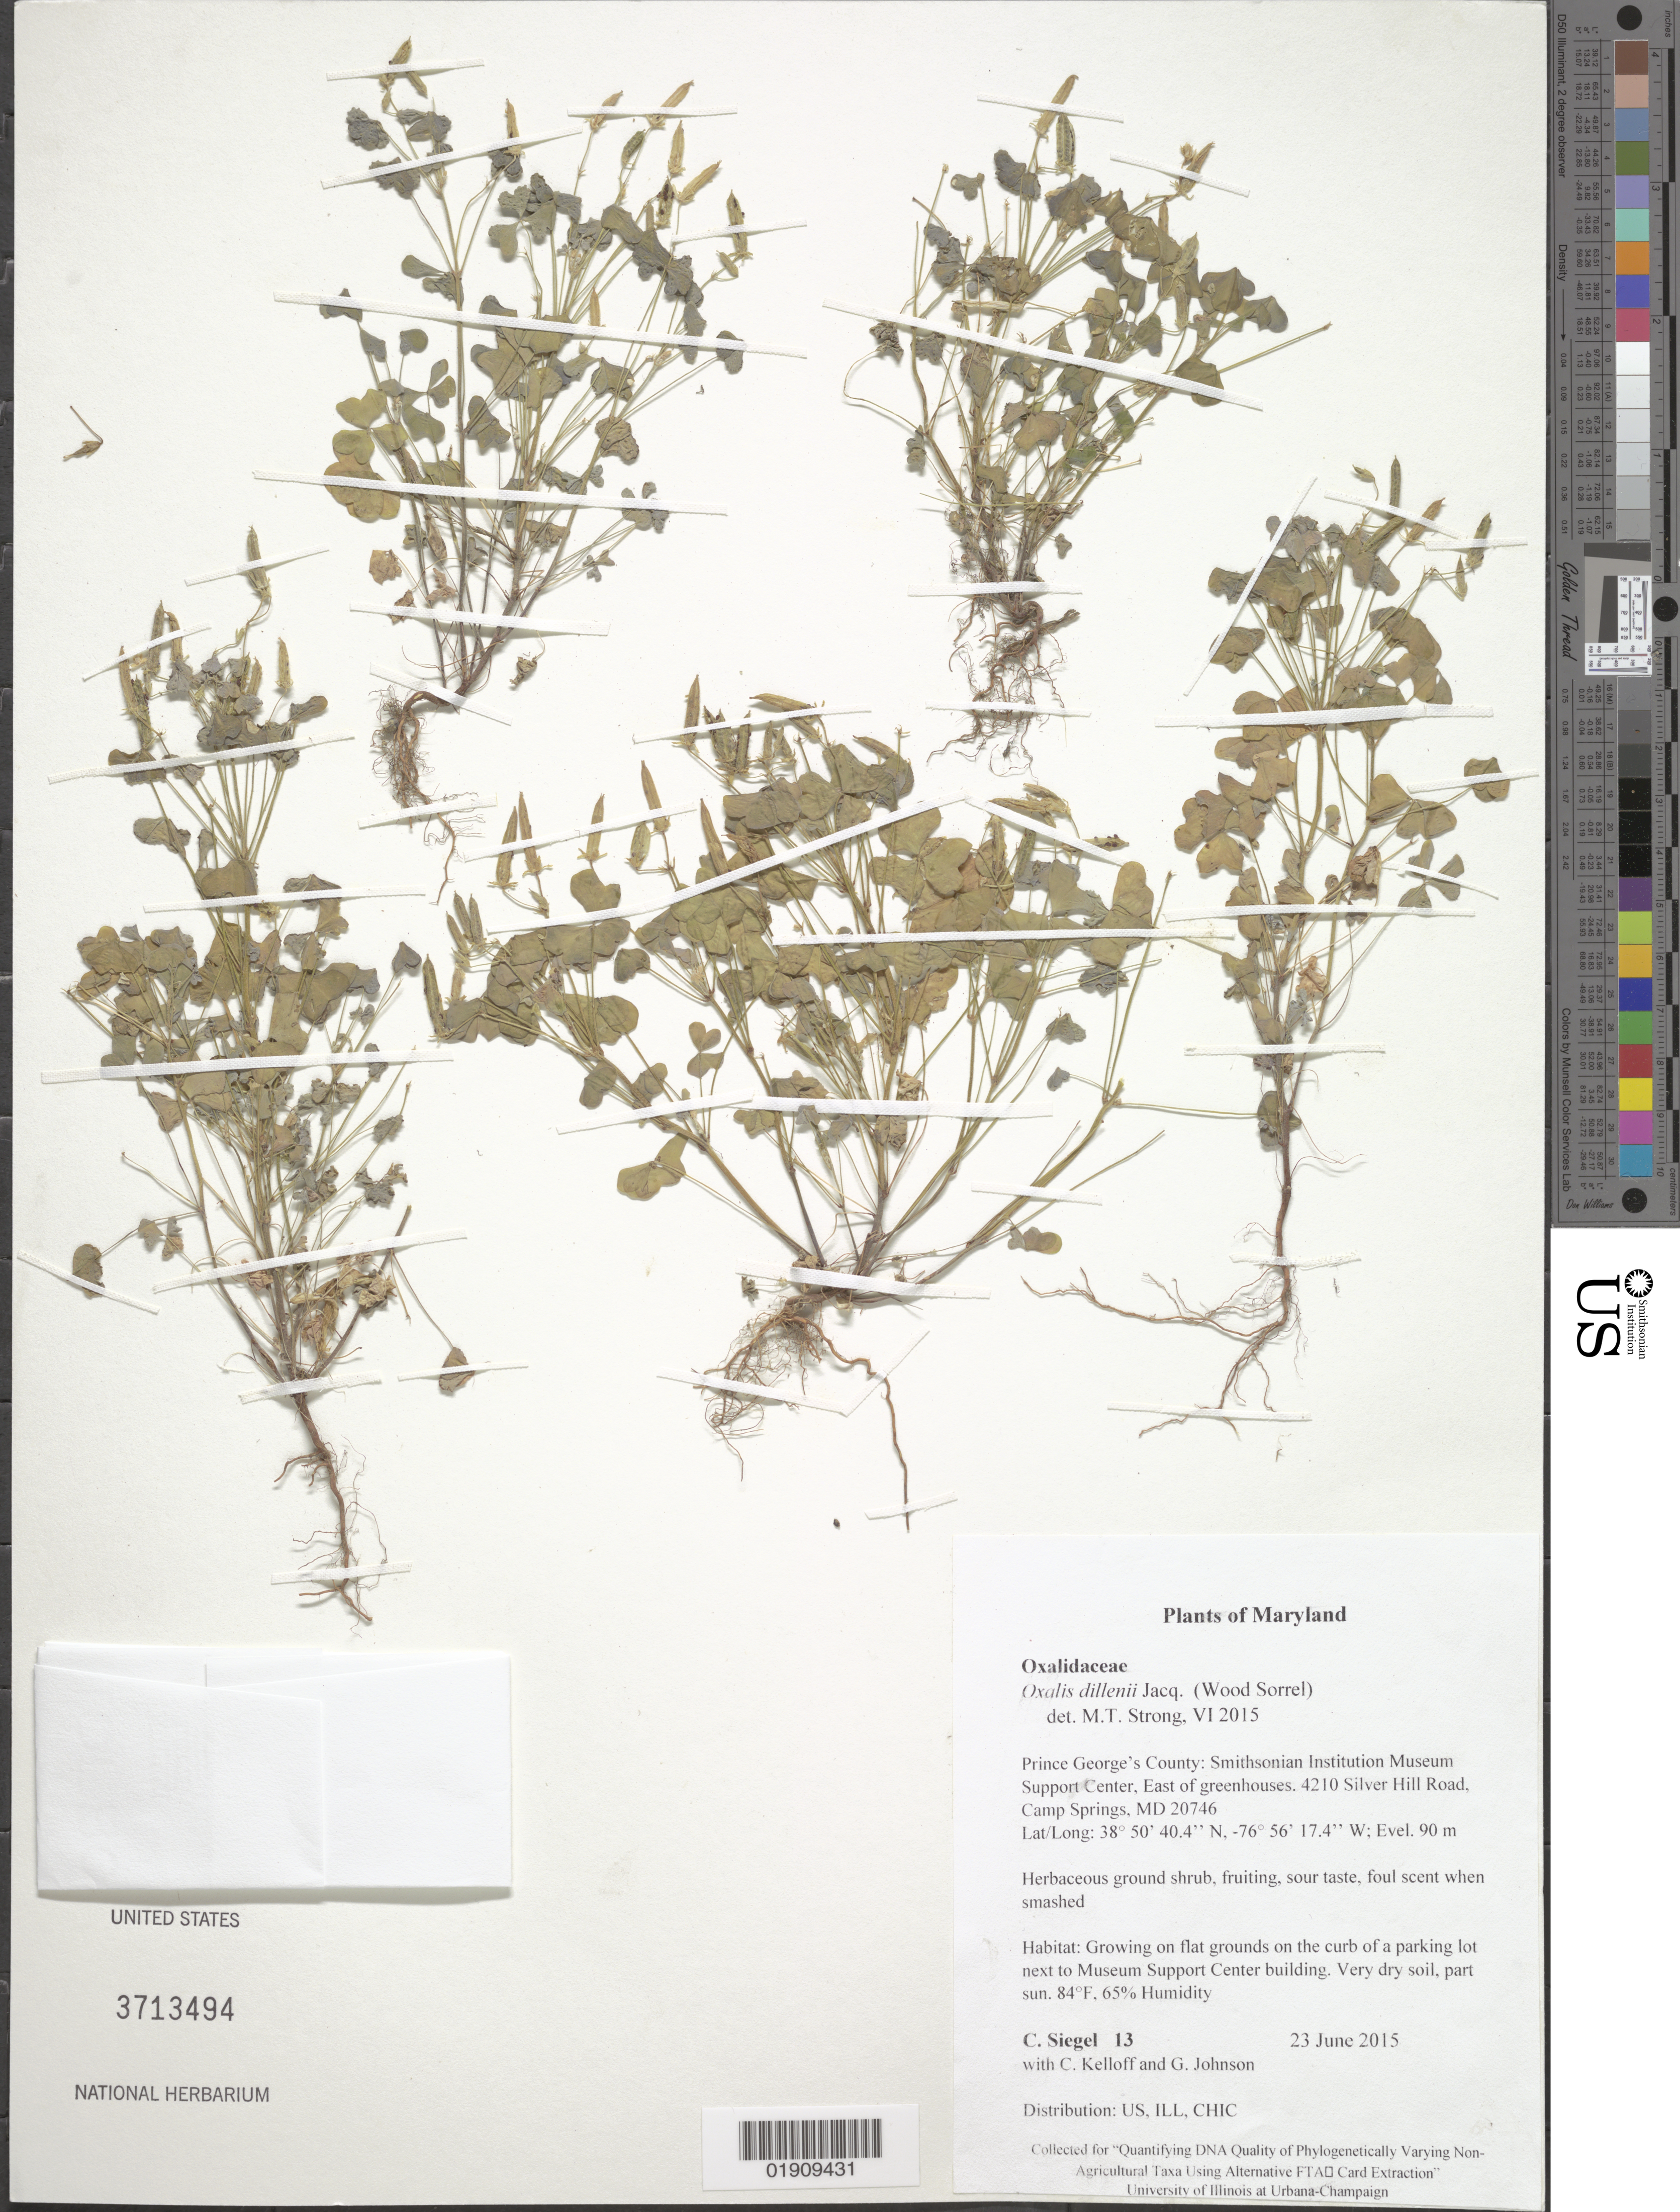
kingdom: Plantae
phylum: Tracheophyta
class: Magnoliopsida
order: Oxalidales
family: Oxalidaceae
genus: Oxalis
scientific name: Oxalis dillenii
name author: Jacq.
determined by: Strong, M. T., (US), Smithsonian Institution - National Museum of Natural History (UNITED STATES)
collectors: C. Siegel, C. L. Kelloff & G. Johnson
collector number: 13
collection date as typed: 23 June 2015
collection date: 2015-06-23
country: United States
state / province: Maryland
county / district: Prince George's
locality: Smithsonian Institution Museum Support Center, 4210 Silver Hill Road, Camp Springs, MD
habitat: Growing on flat grounds on the curb of the parking lot near building. Very dry soil, part sun. 84 degrees F; 65% humidity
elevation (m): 90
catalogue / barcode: US 3713494